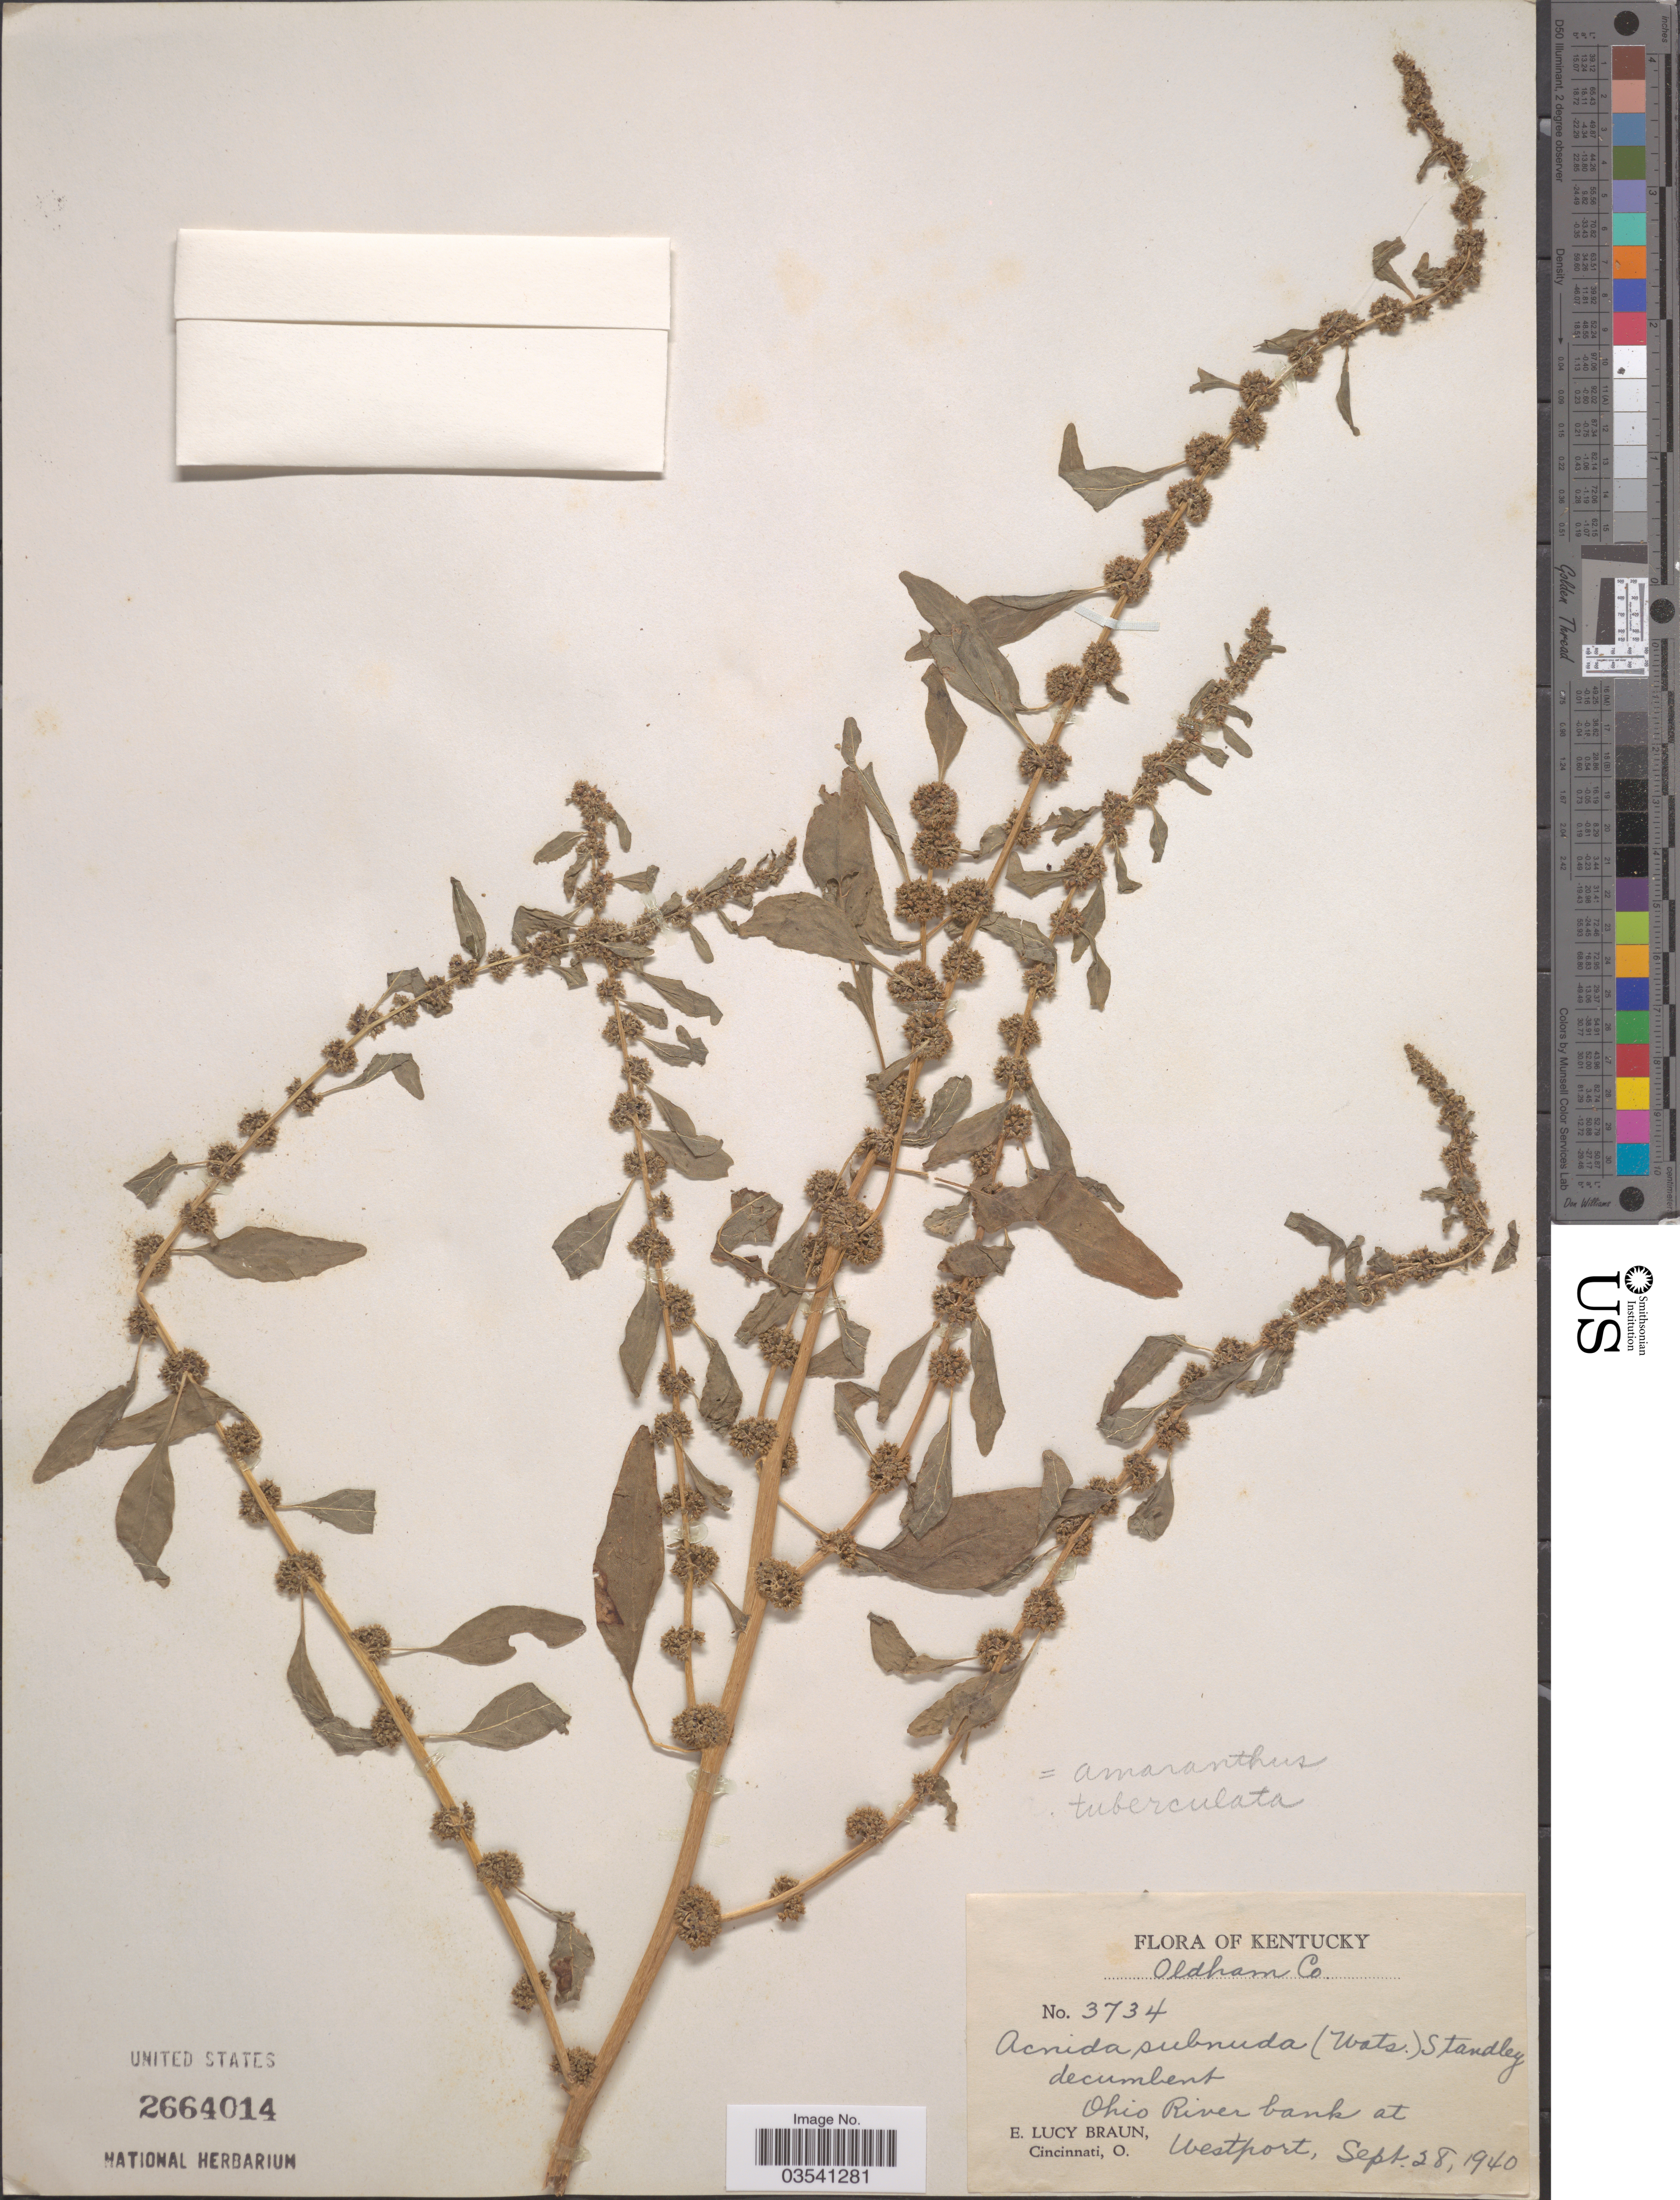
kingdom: Plantae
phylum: Tracheophyta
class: Magnoliopsida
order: Caryophyllales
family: Amaranthaceae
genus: Amaranthus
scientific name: Amaranthus tuberculatus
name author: (Moq.) J.D. Sauer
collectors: E. L. Braun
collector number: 3734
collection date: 1940-09-28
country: United States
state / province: Kentucky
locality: Oldham Co. Ohio River bank at Westport.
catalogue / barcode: US 2664014